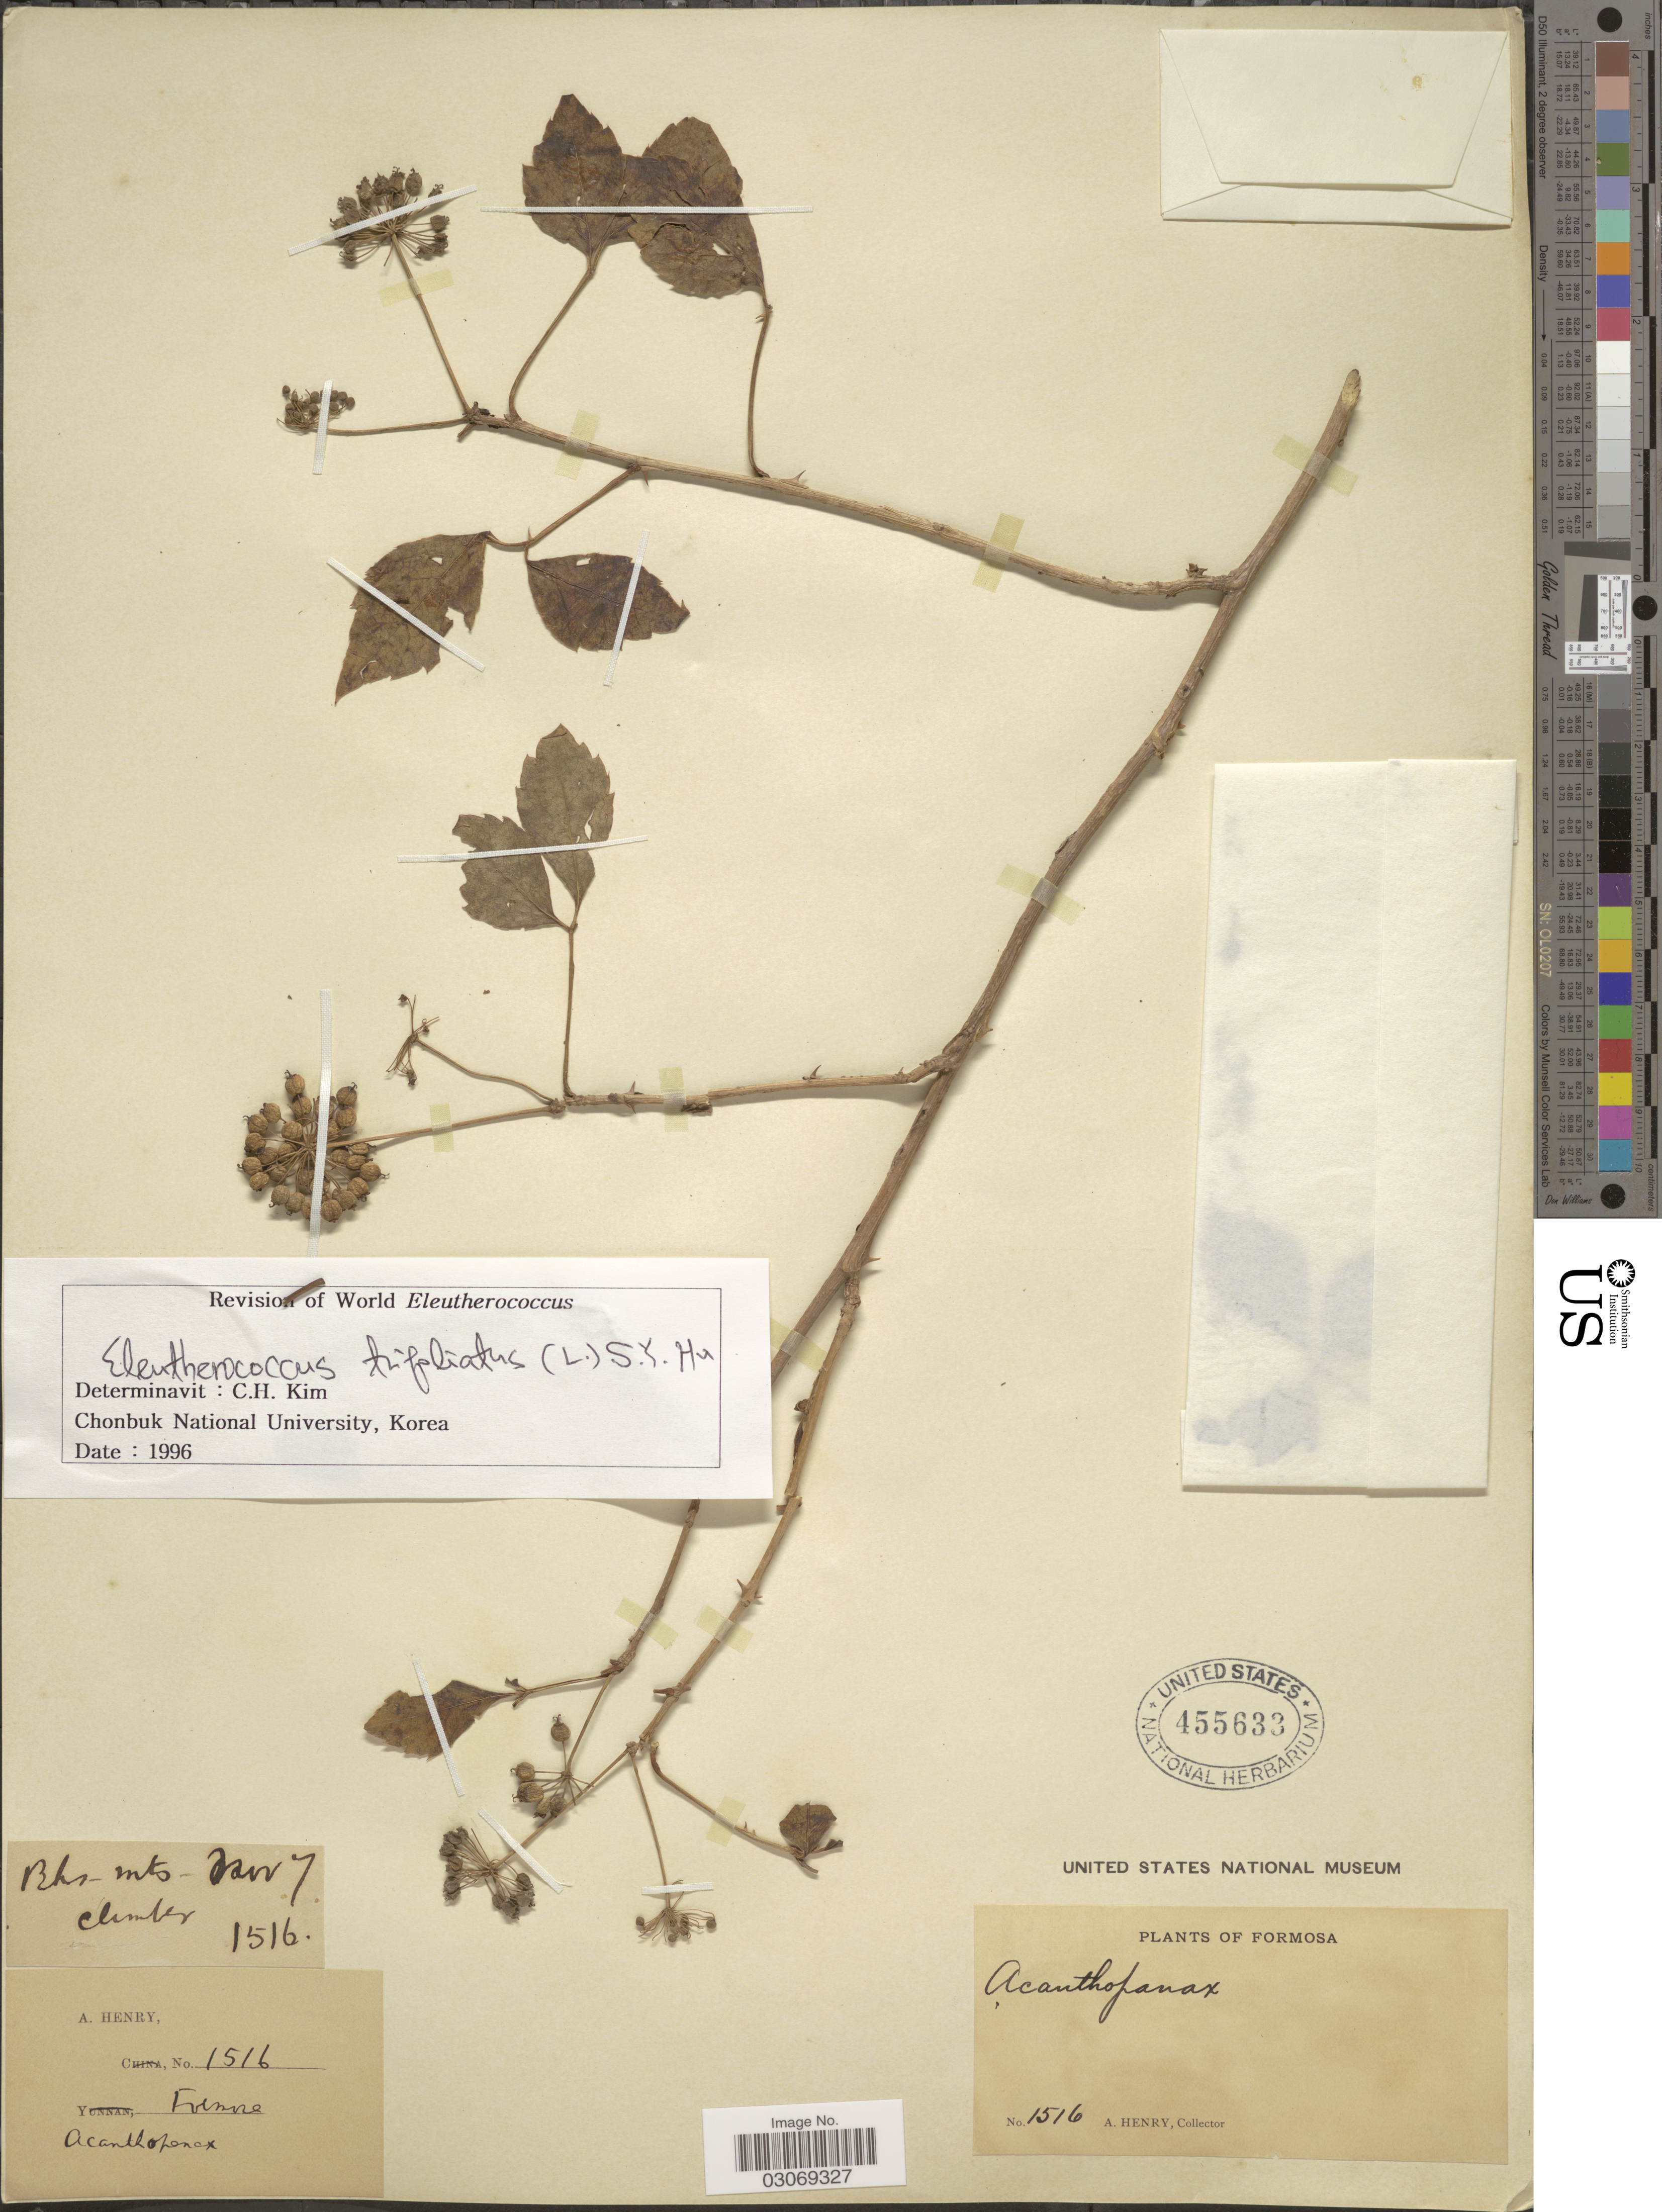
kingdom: Plantae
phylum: Tracheophyta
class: Magnoliopsida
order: Apiales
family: Araliaceae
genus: Eleutherococcus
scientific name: Eleutherococcus trifoliatus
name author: (L.) S.Y. Hu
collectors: A. Henry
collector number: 1516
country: Taiwan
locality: Formosa. Bankinsing mts.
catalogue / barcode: US 455633